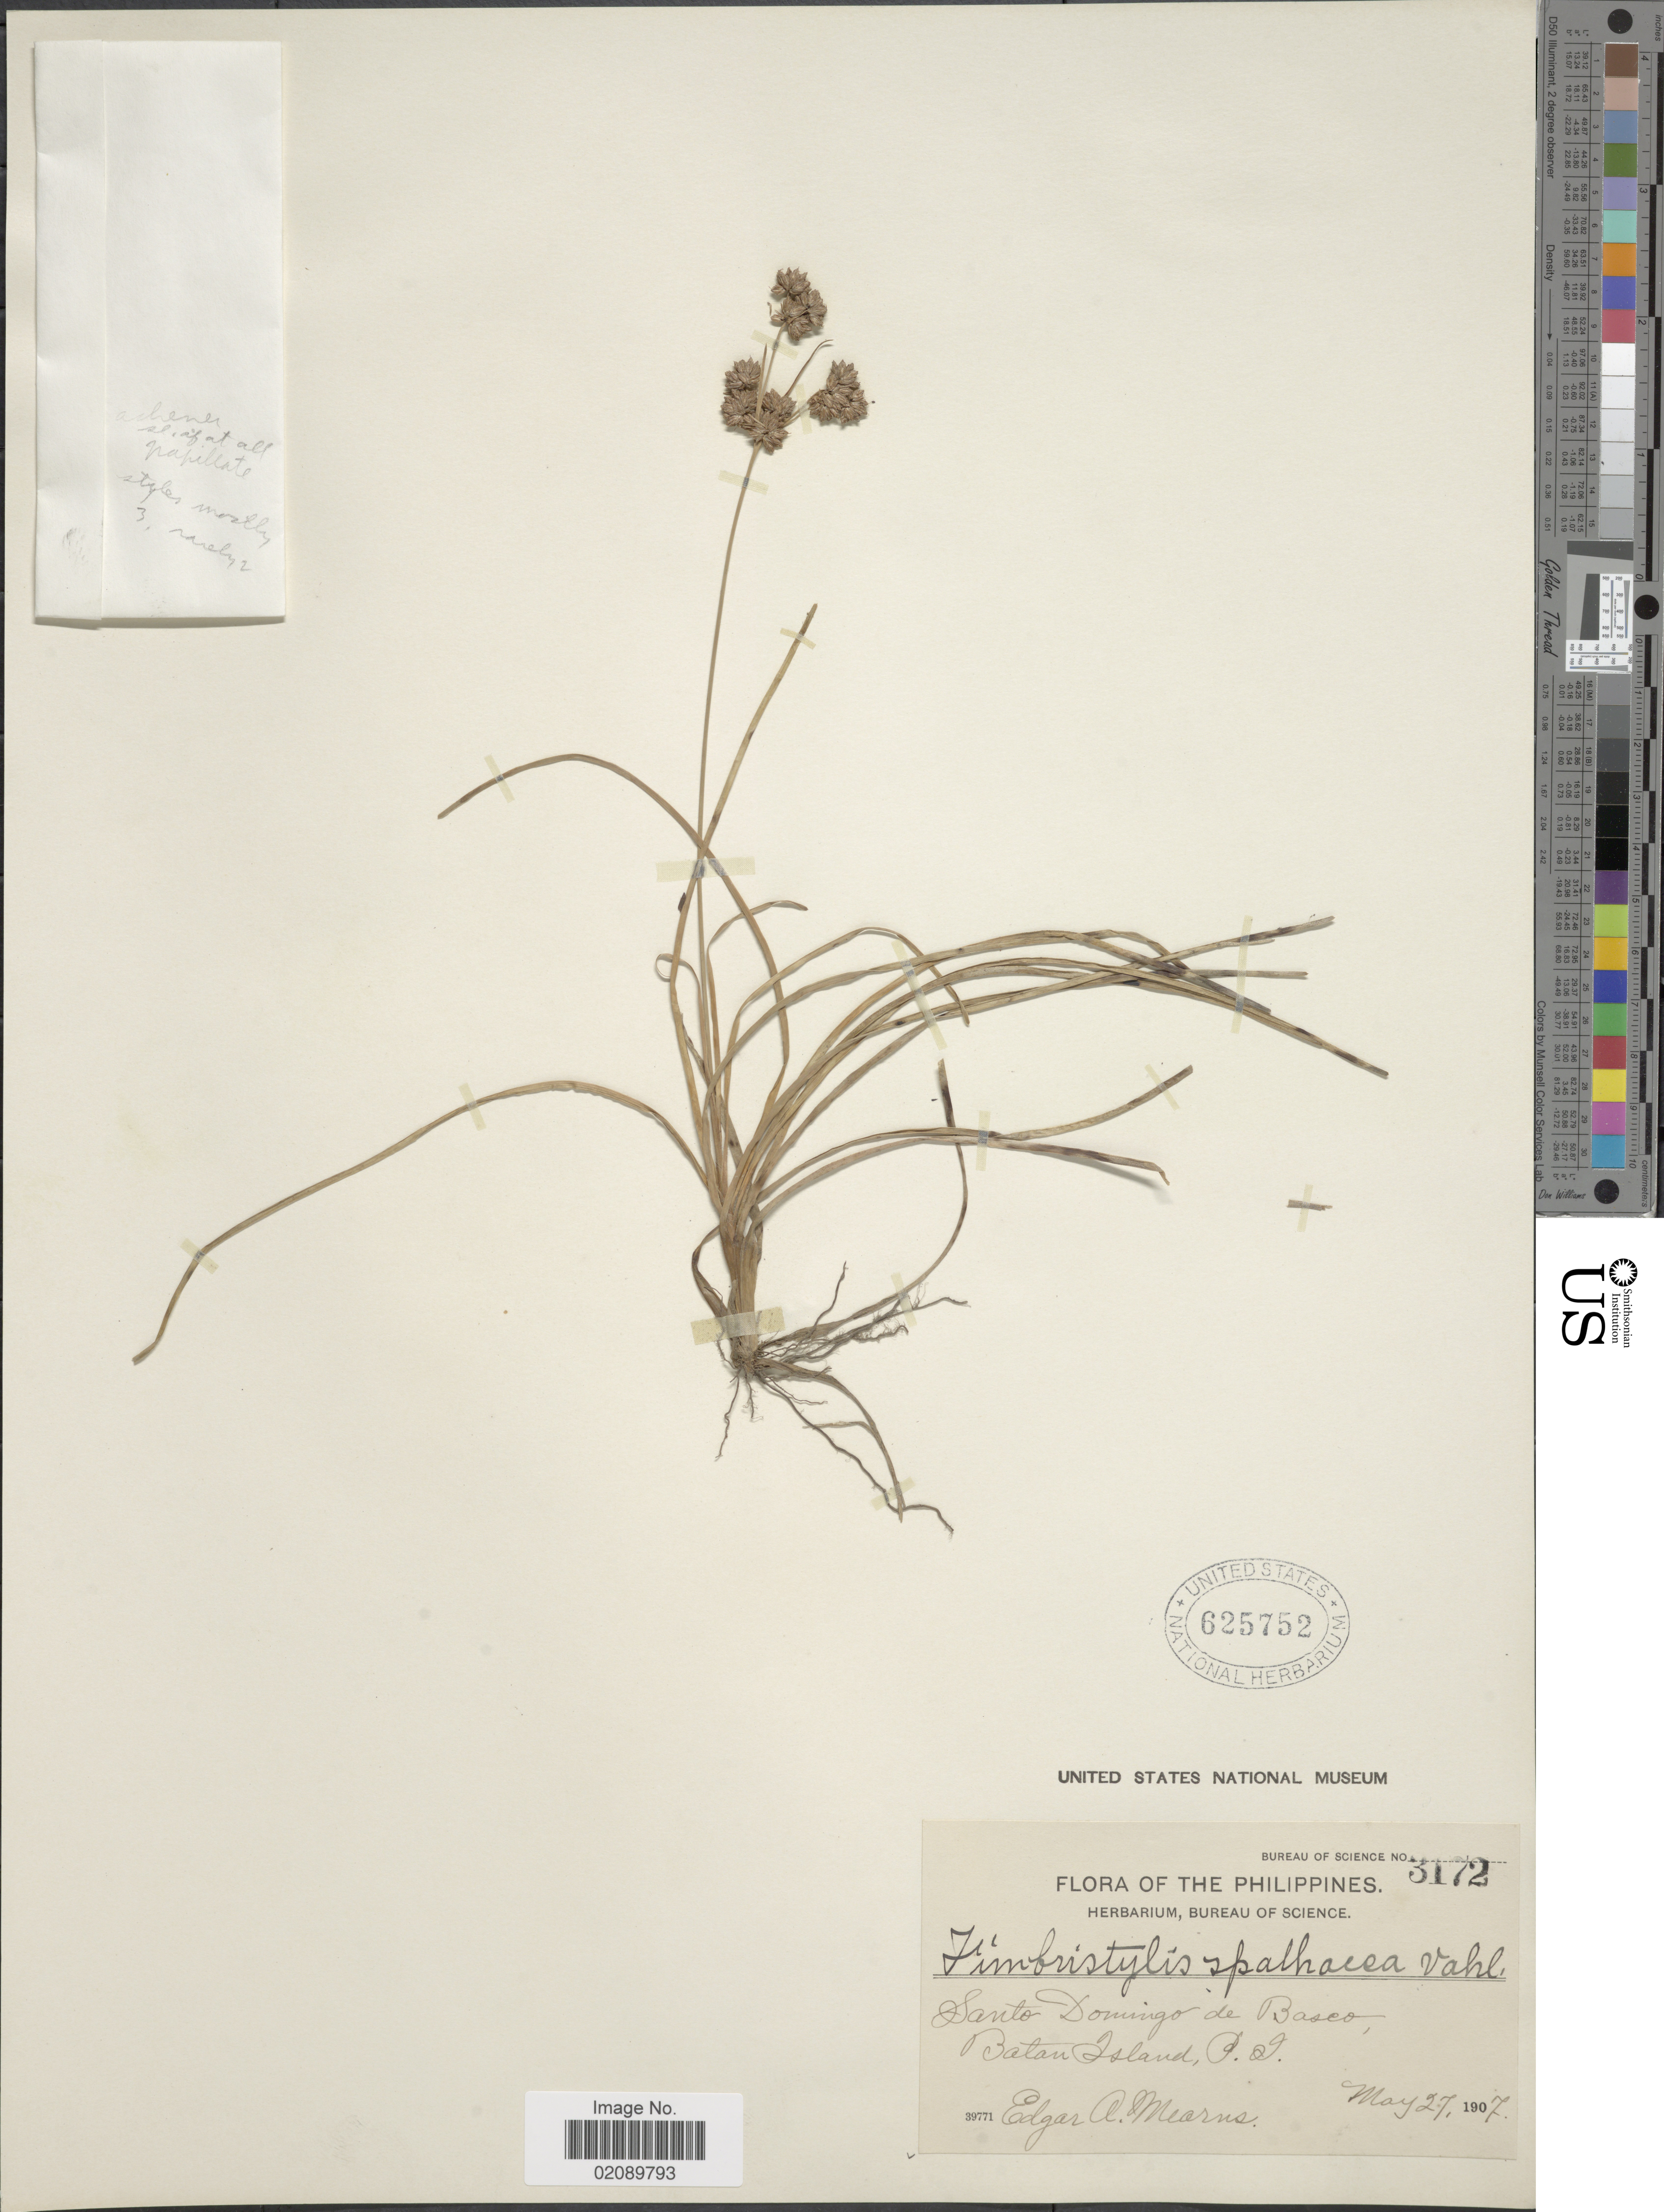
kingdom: Plantae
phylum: Tracheophyta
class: Liliopsida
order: Poales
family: Cyperaceae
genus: Fimbristylis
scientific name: Fimbristylis cymosa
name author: R. Br.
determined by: Strong, Mark T., (BOT), Smithsonian Institution - National Museum of Natural History (UNITED STATES)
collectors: E. A. Mearns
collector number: Bureau of Science 3172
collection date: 1907-05-27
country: Philippines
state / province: Cagayan Valley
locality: Santo Domingo de Basco, Batan Island, P.I.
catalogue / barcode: US 625752